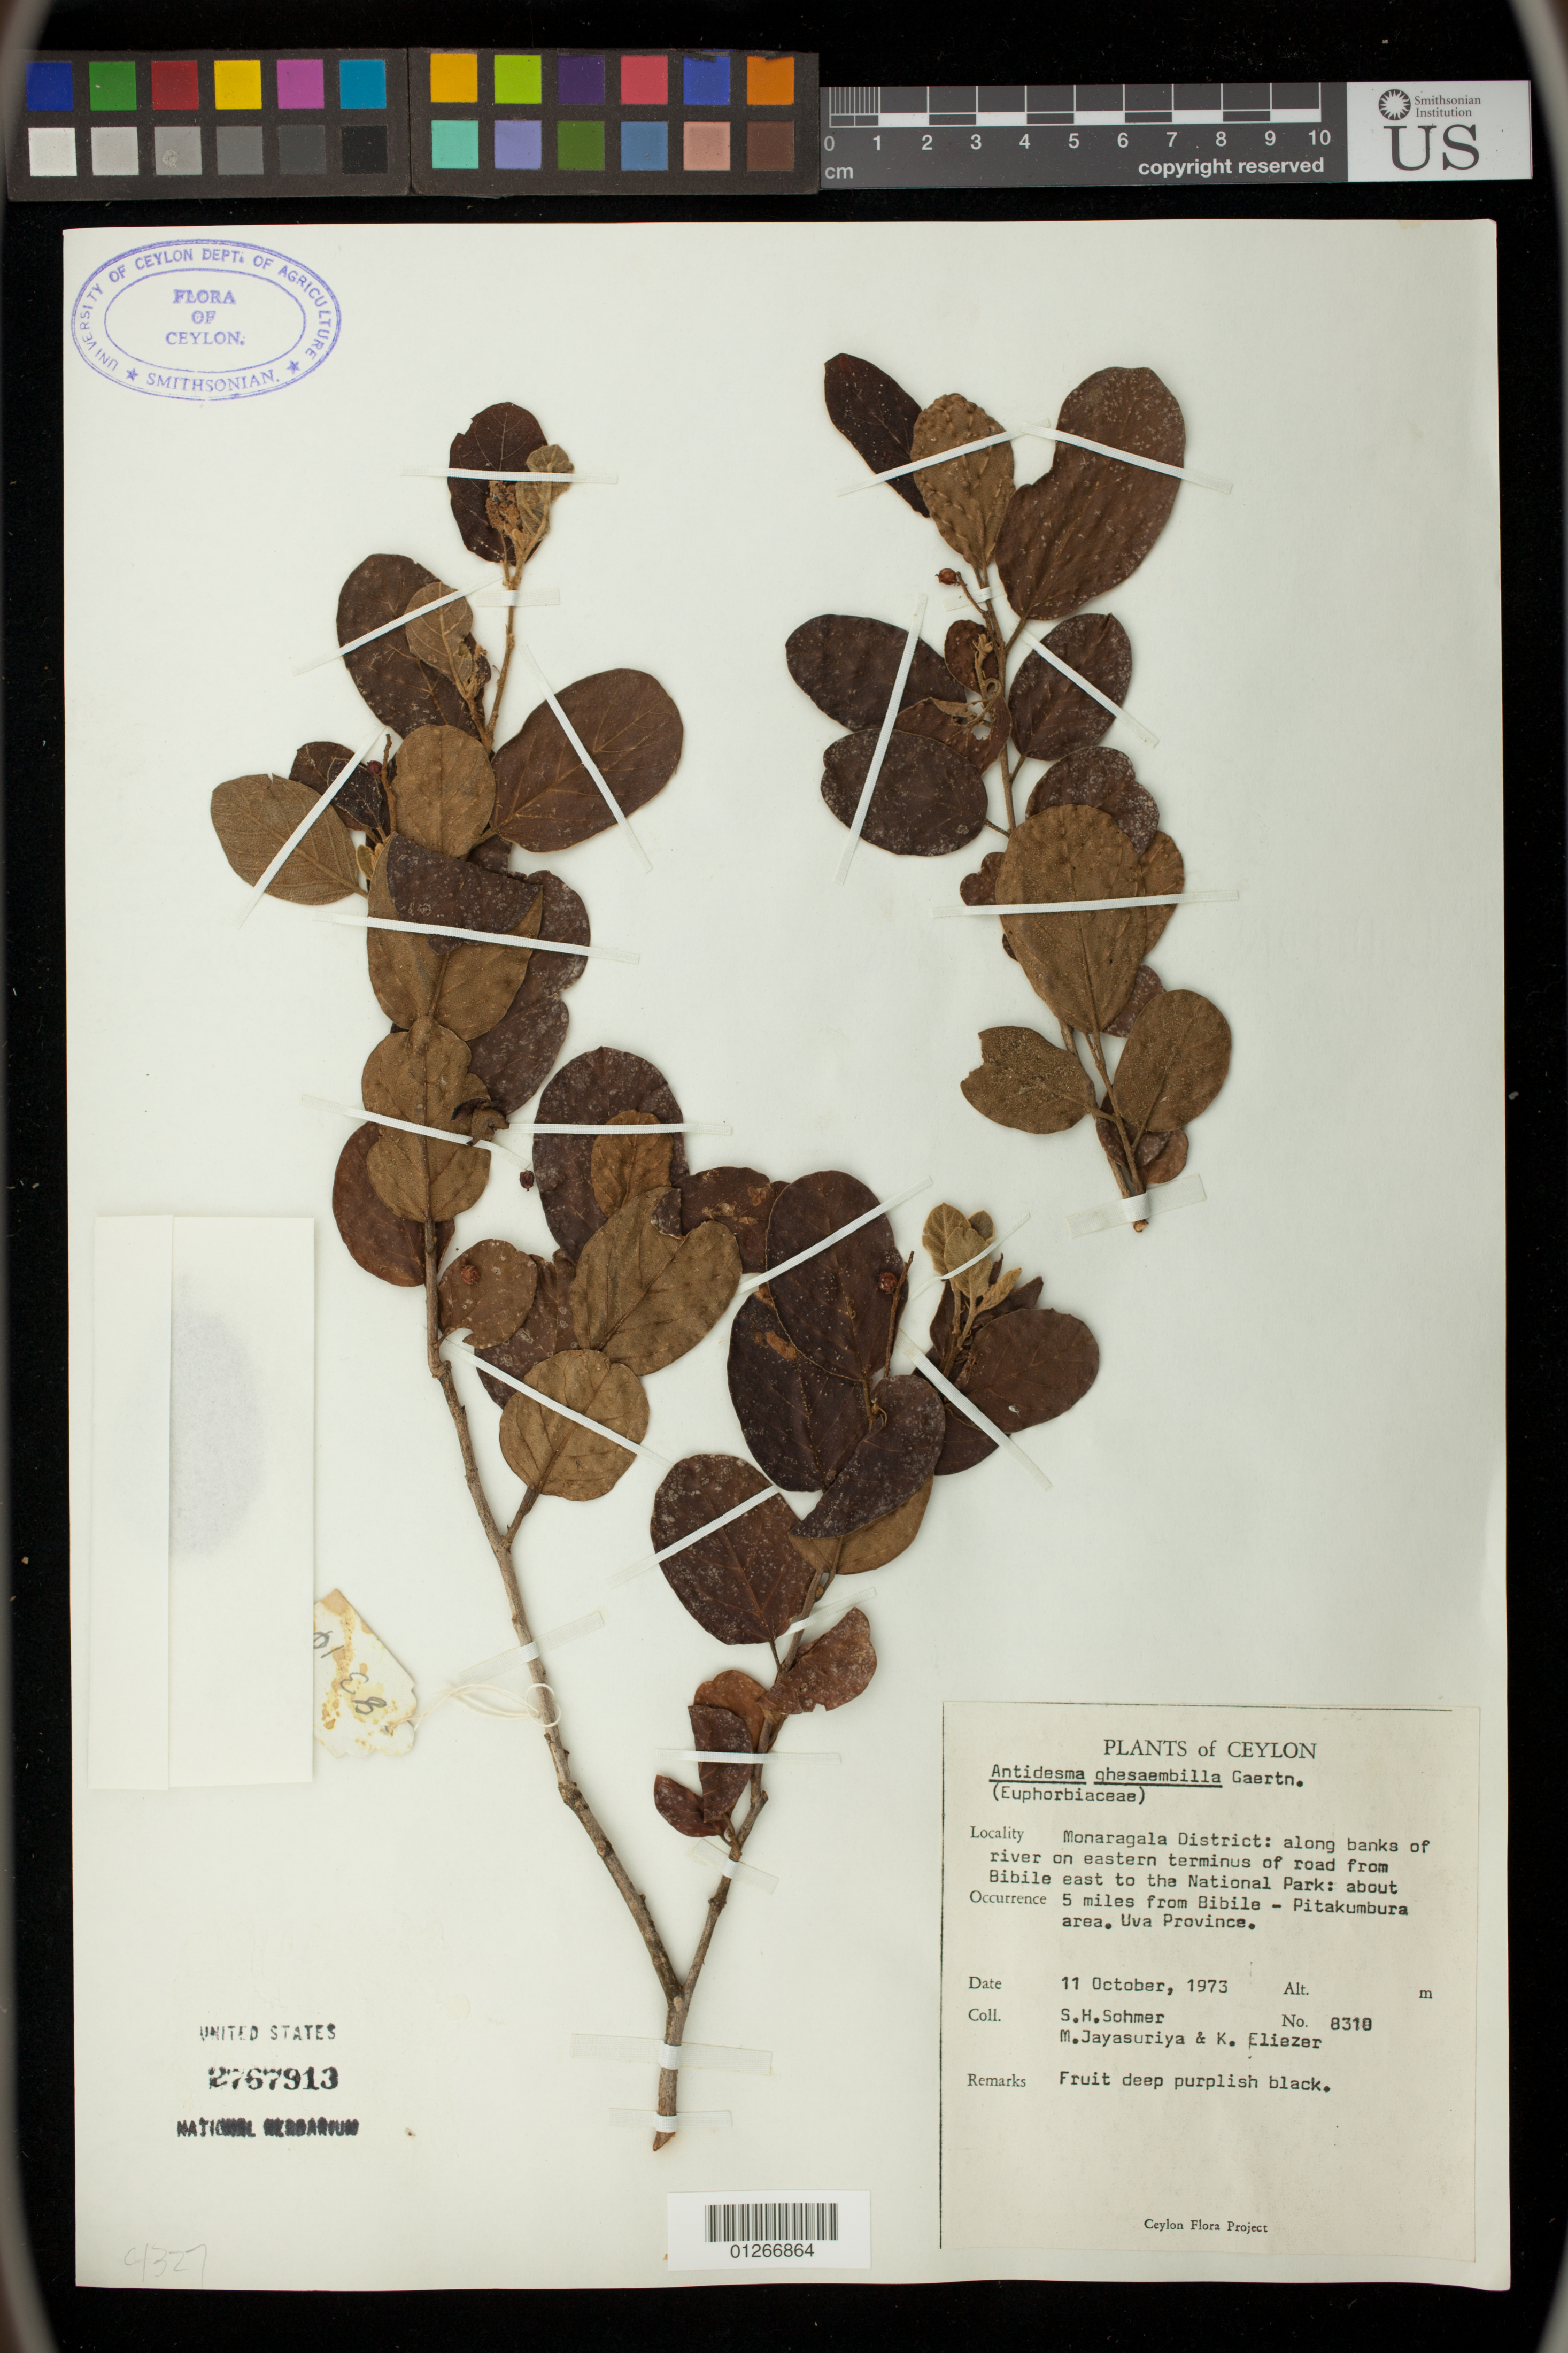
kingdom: Plantae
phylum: Tracheophyta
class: Magnoliopsida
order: Malpighiales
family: Phyllanthaceae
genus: Antidesma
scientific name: Antidesma ghaesembilla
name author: Gaertn.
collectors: S. H. Sohmer, M. Jayasuria & K. Eliezer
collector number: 8310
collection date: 1973-10-11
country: Sri Lanka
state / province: Uva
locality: Along banks of river on Monaragala District: eastern terminus of road from Bibile east to the National park - Pitakumbura area.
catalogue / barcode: US 2767913